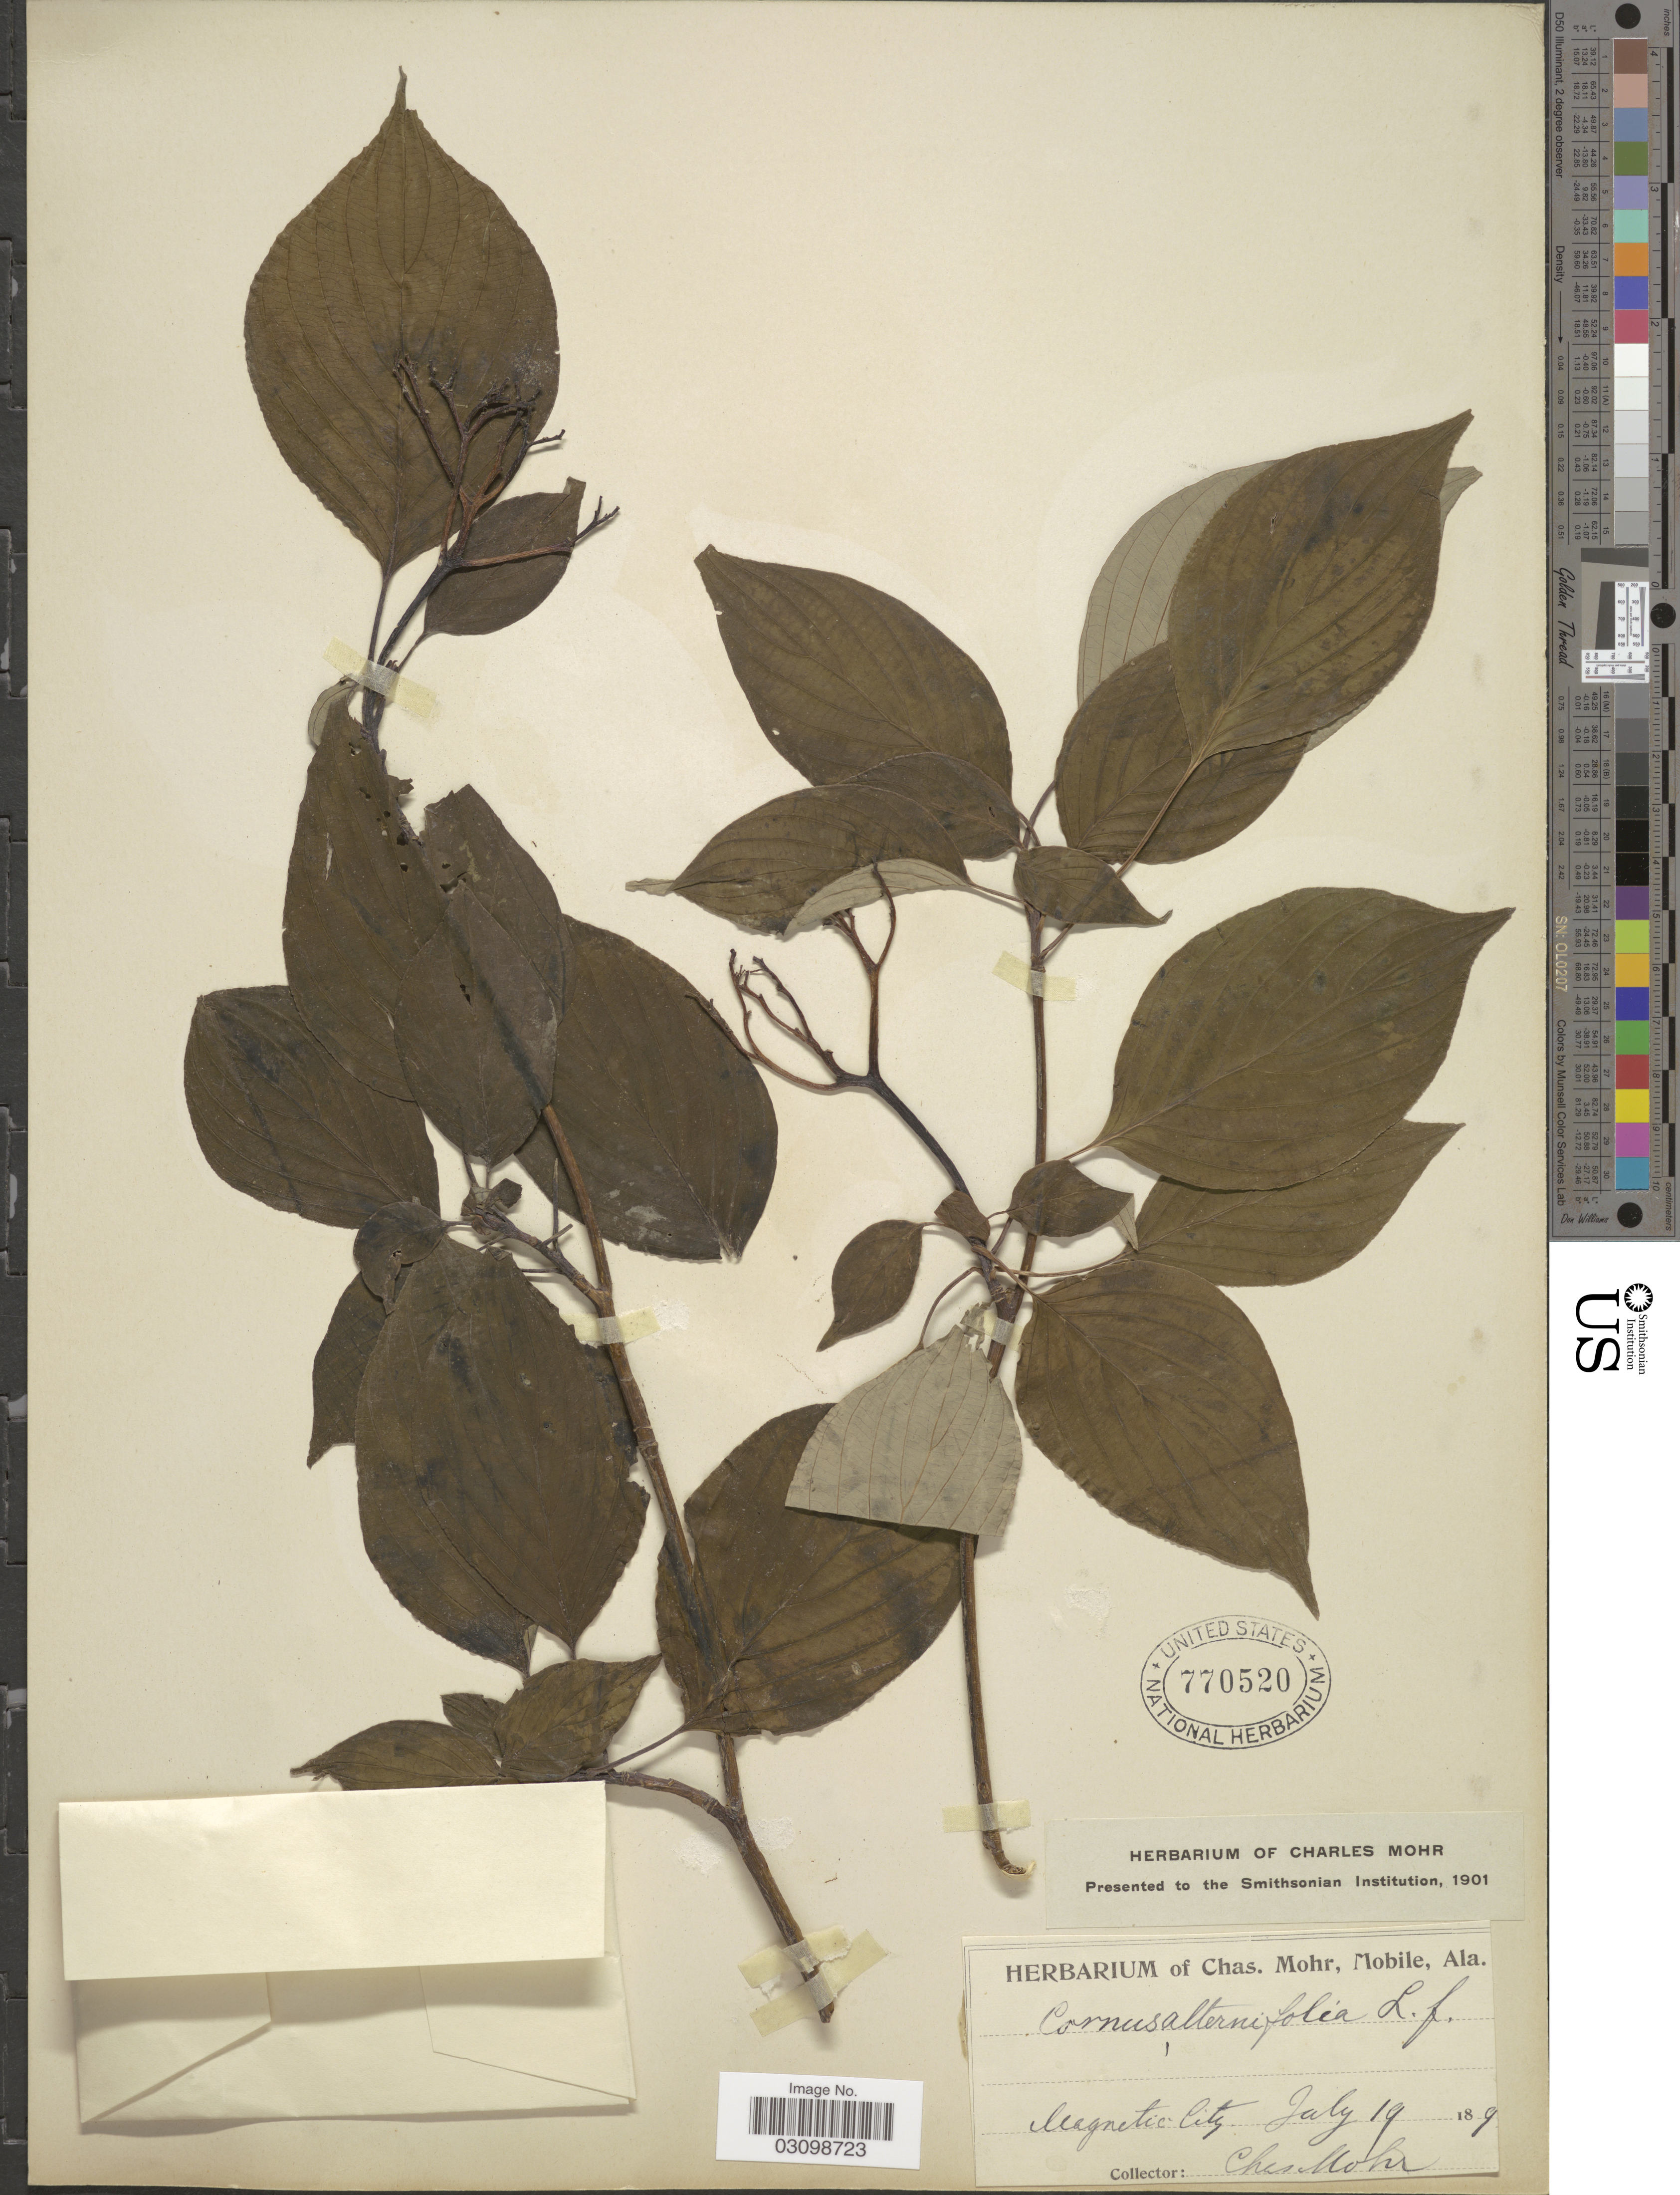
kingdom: Plantae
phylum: Tracheophyta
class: Magnoliopsida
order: Cornales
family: Cornaceae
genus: Cornus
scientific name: Cornus alternifolia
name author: L.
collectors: Mohr, C. T. (herbarium)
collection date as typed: July 19 189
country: United States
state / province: Alabama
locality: Magnetic City.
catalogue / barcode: US 770520